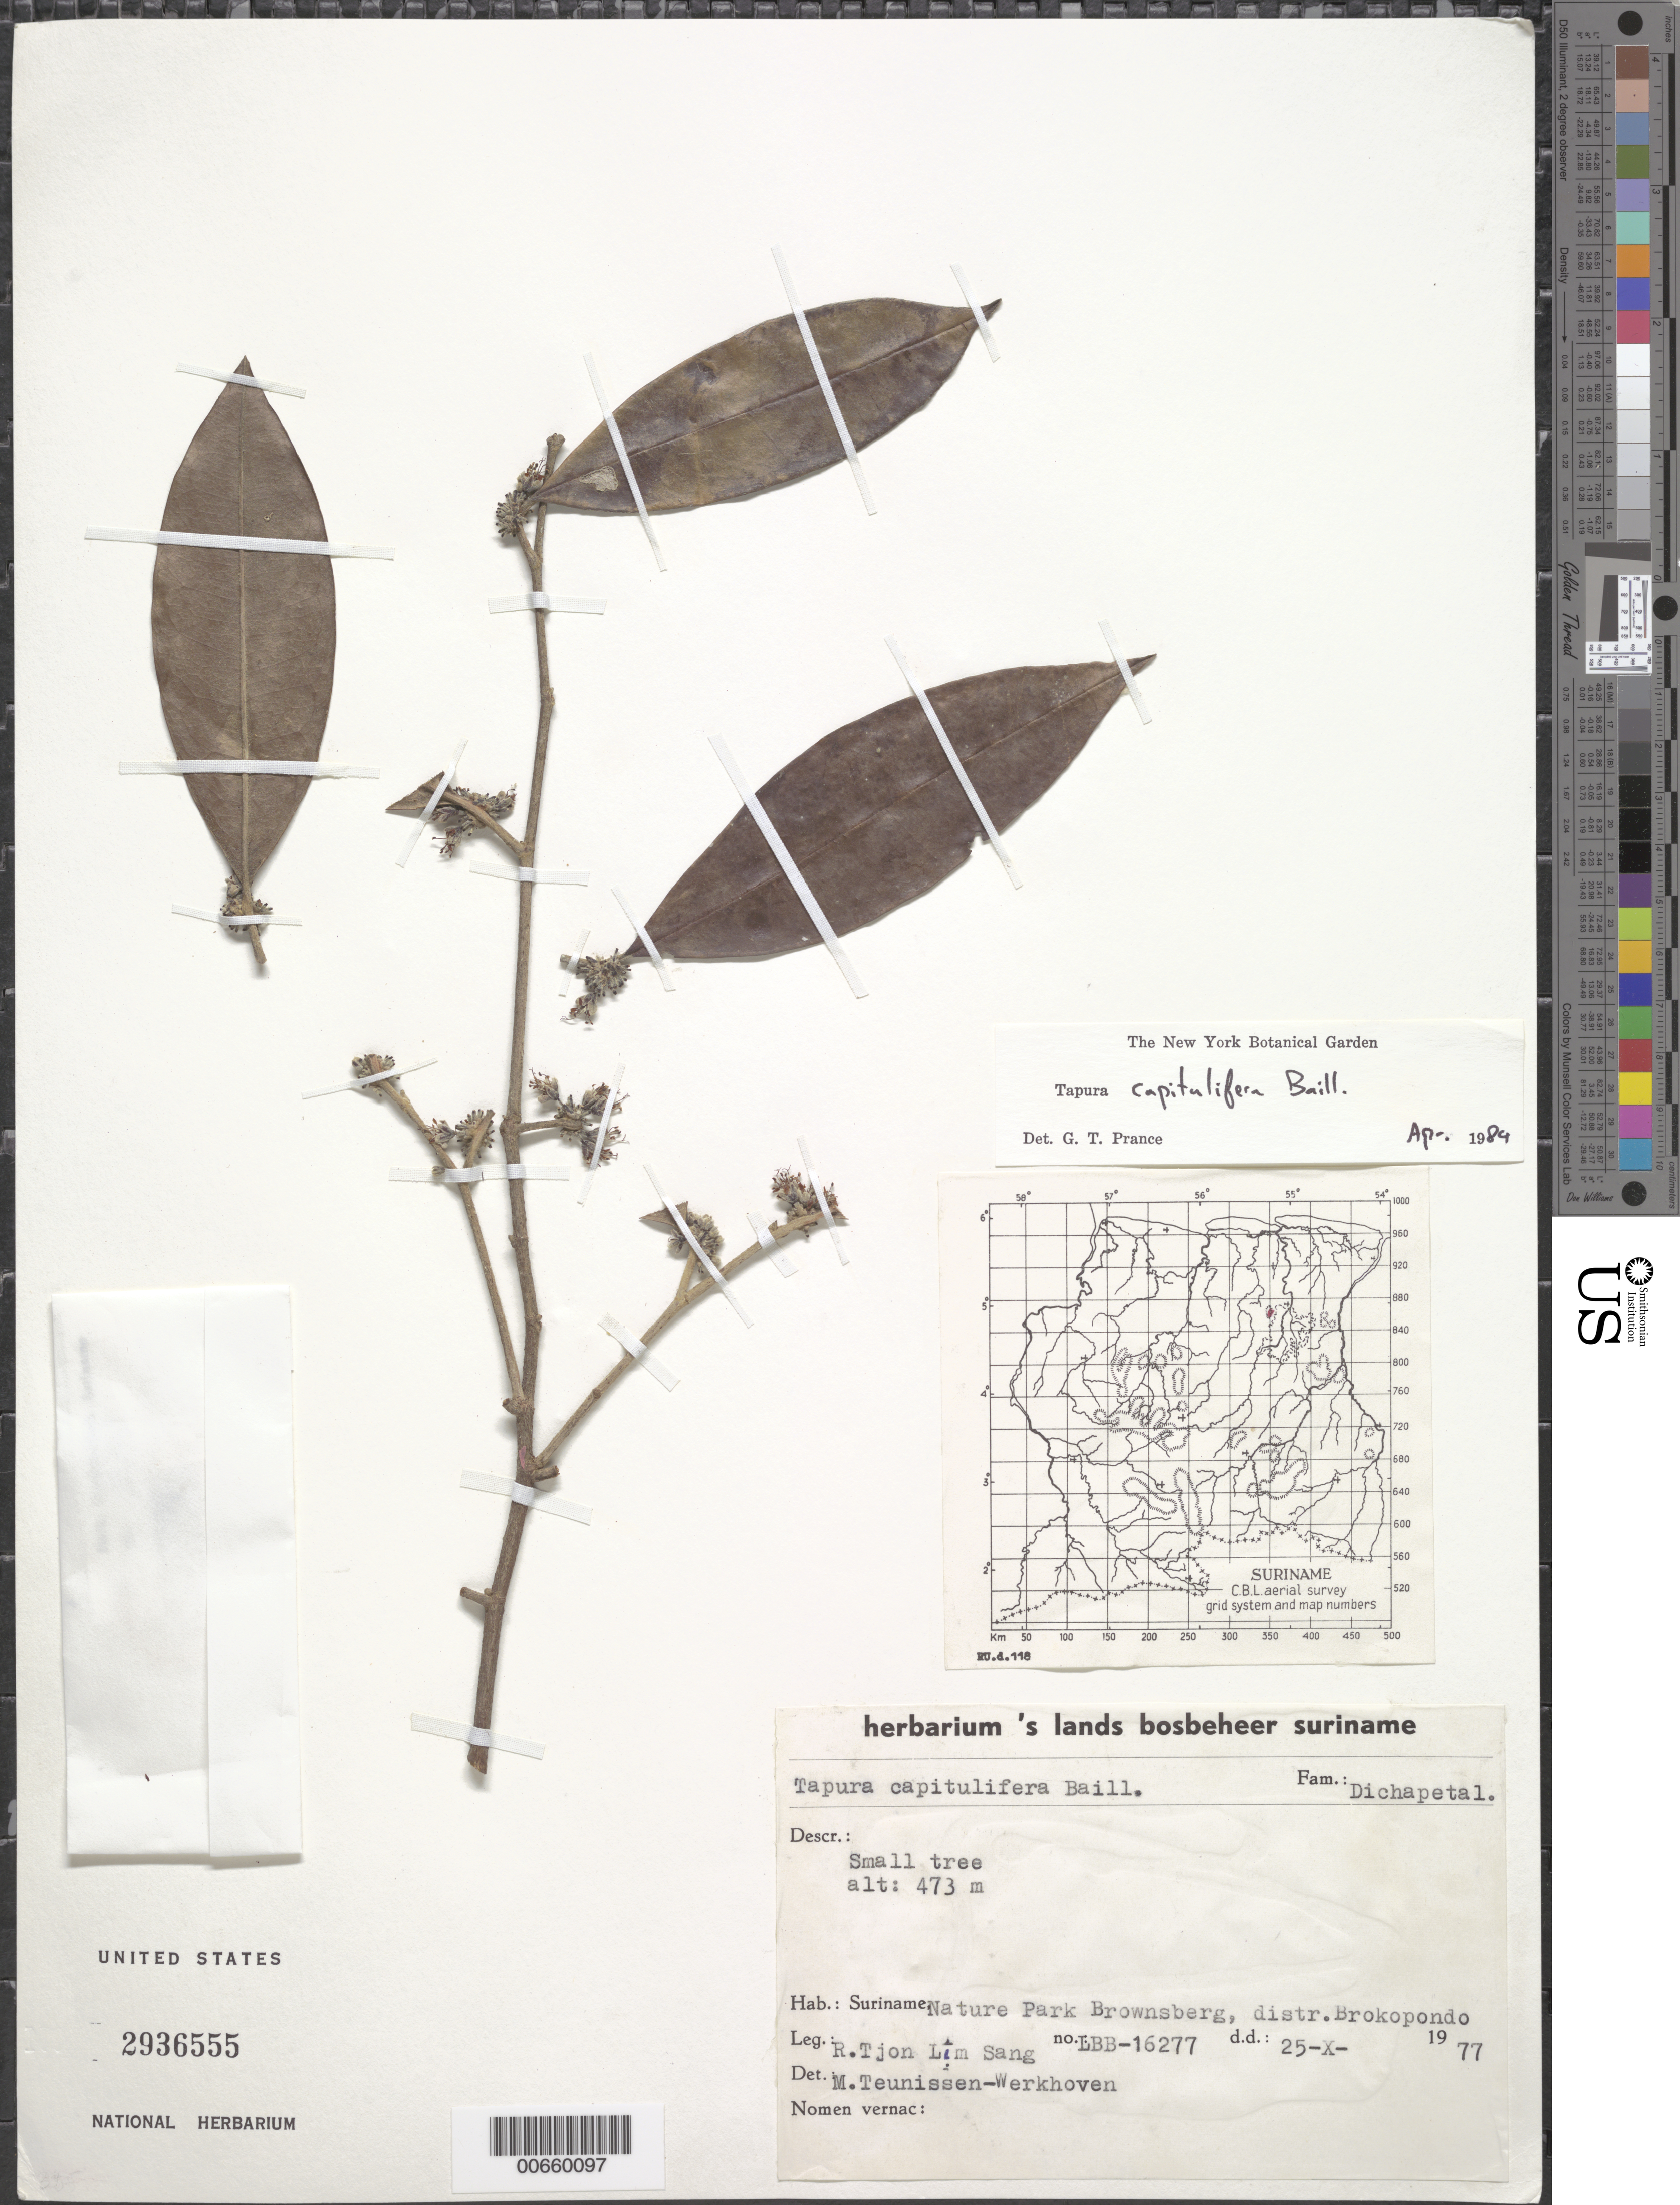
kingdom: Plantae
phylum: Tracheophyta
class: Magnoliopsida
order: Malpighiales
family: Dichapetalaceae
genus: Tapura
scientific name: Tapura capitulifera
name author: Baill.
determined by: Prance, G. T.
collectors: R. Tjon-Lim-Sang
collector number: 16277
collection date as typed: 25-Oct-77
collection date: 1977-10-25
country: Suriname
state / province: Brokopondo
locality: Brownsberg Nature Reserve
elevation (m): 473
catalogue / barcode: US 2936555